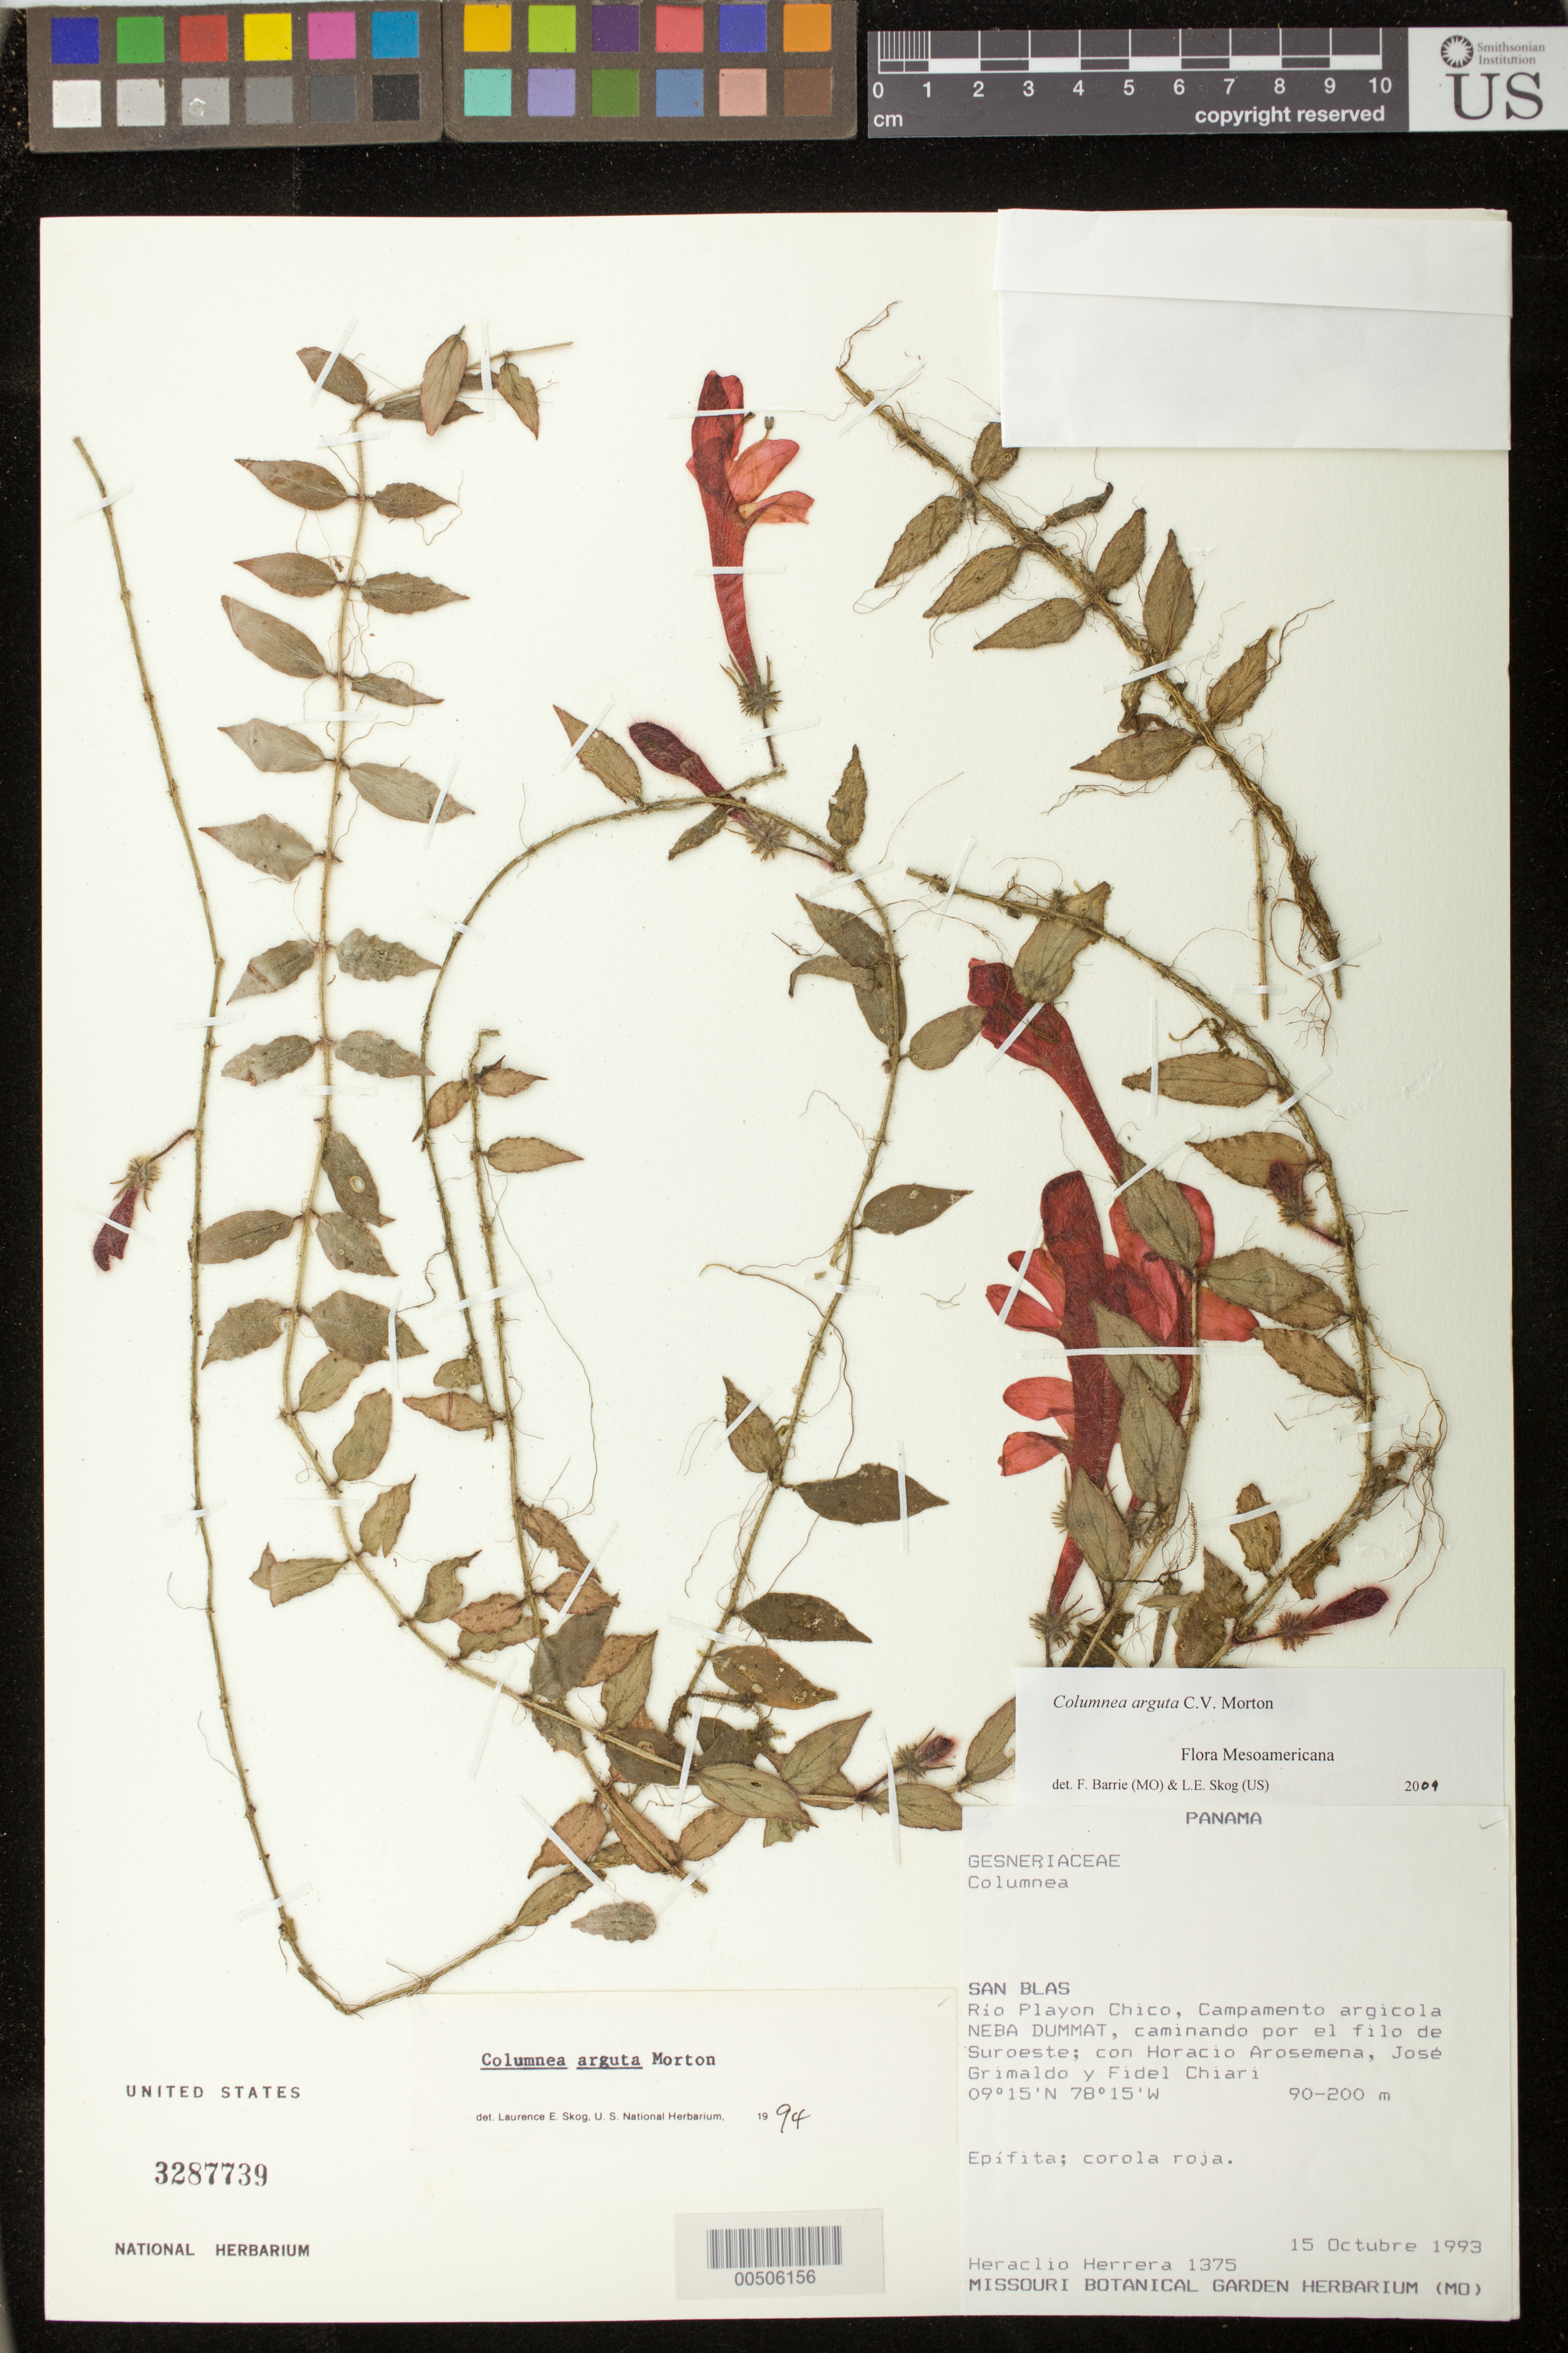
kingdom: Plantae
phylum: Tracheophyta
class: Magnoliopsida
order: Lamiales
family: Gesneriaceae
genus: Columnea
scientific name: Columnea arguta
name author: C.V. Morton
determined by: Clark, J. L., (SEL), The Marie Selby Botanical Garden (UNITED STATES)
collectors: H. Herrera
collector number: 1375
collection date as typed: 15 Oct 1993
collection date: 1993-10-15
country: Panama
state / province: Kuna Yala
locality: Río Playon Chico, Campamento argicola NEBA DUMMAT, caminando por el filo de Suroeste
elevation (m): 90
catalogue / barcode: US 3287739